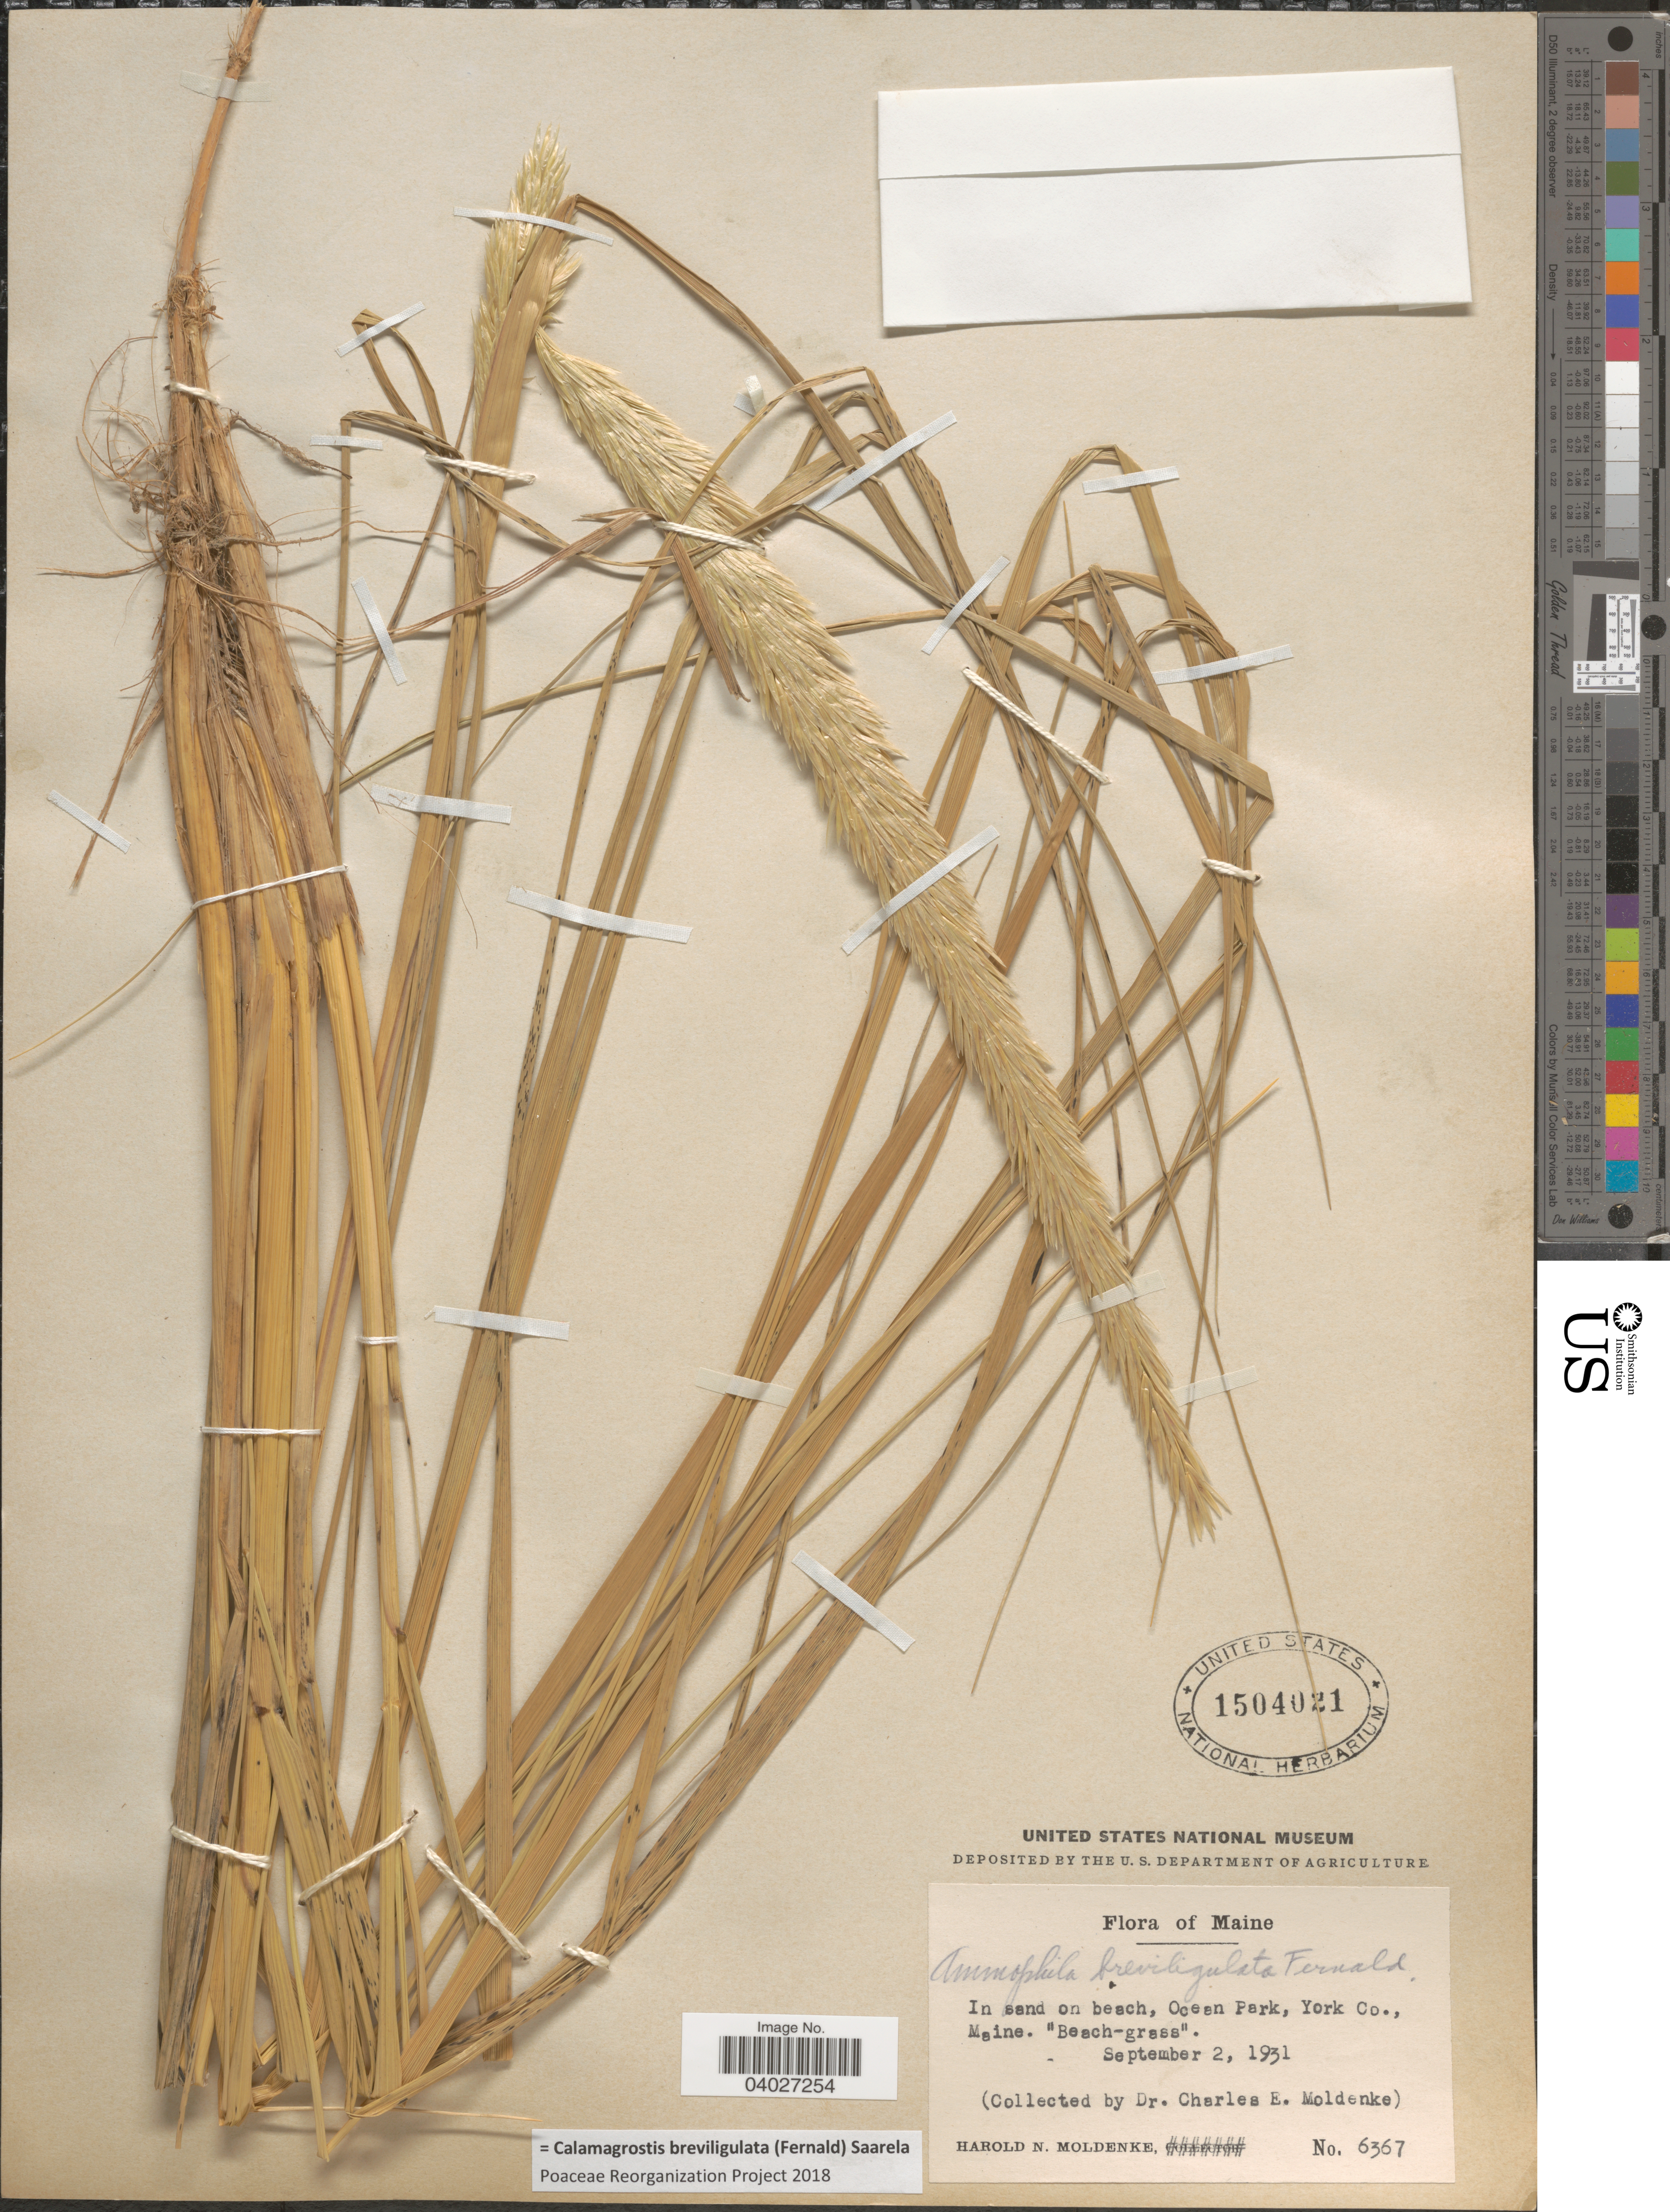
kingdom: Plantae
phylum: Tracheophyta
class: Liliopsida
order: Poales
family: Poaceae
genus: Calamagrostis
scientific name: Calamagrostis breviligulata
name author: (Fernald) Saarela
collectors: C. Moldenke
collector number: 6367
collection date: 1931-09-02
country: United States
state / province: Maine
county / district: York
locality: In sand on beach, Ocean Park, York Co., Maine.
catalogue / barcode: US 1504021